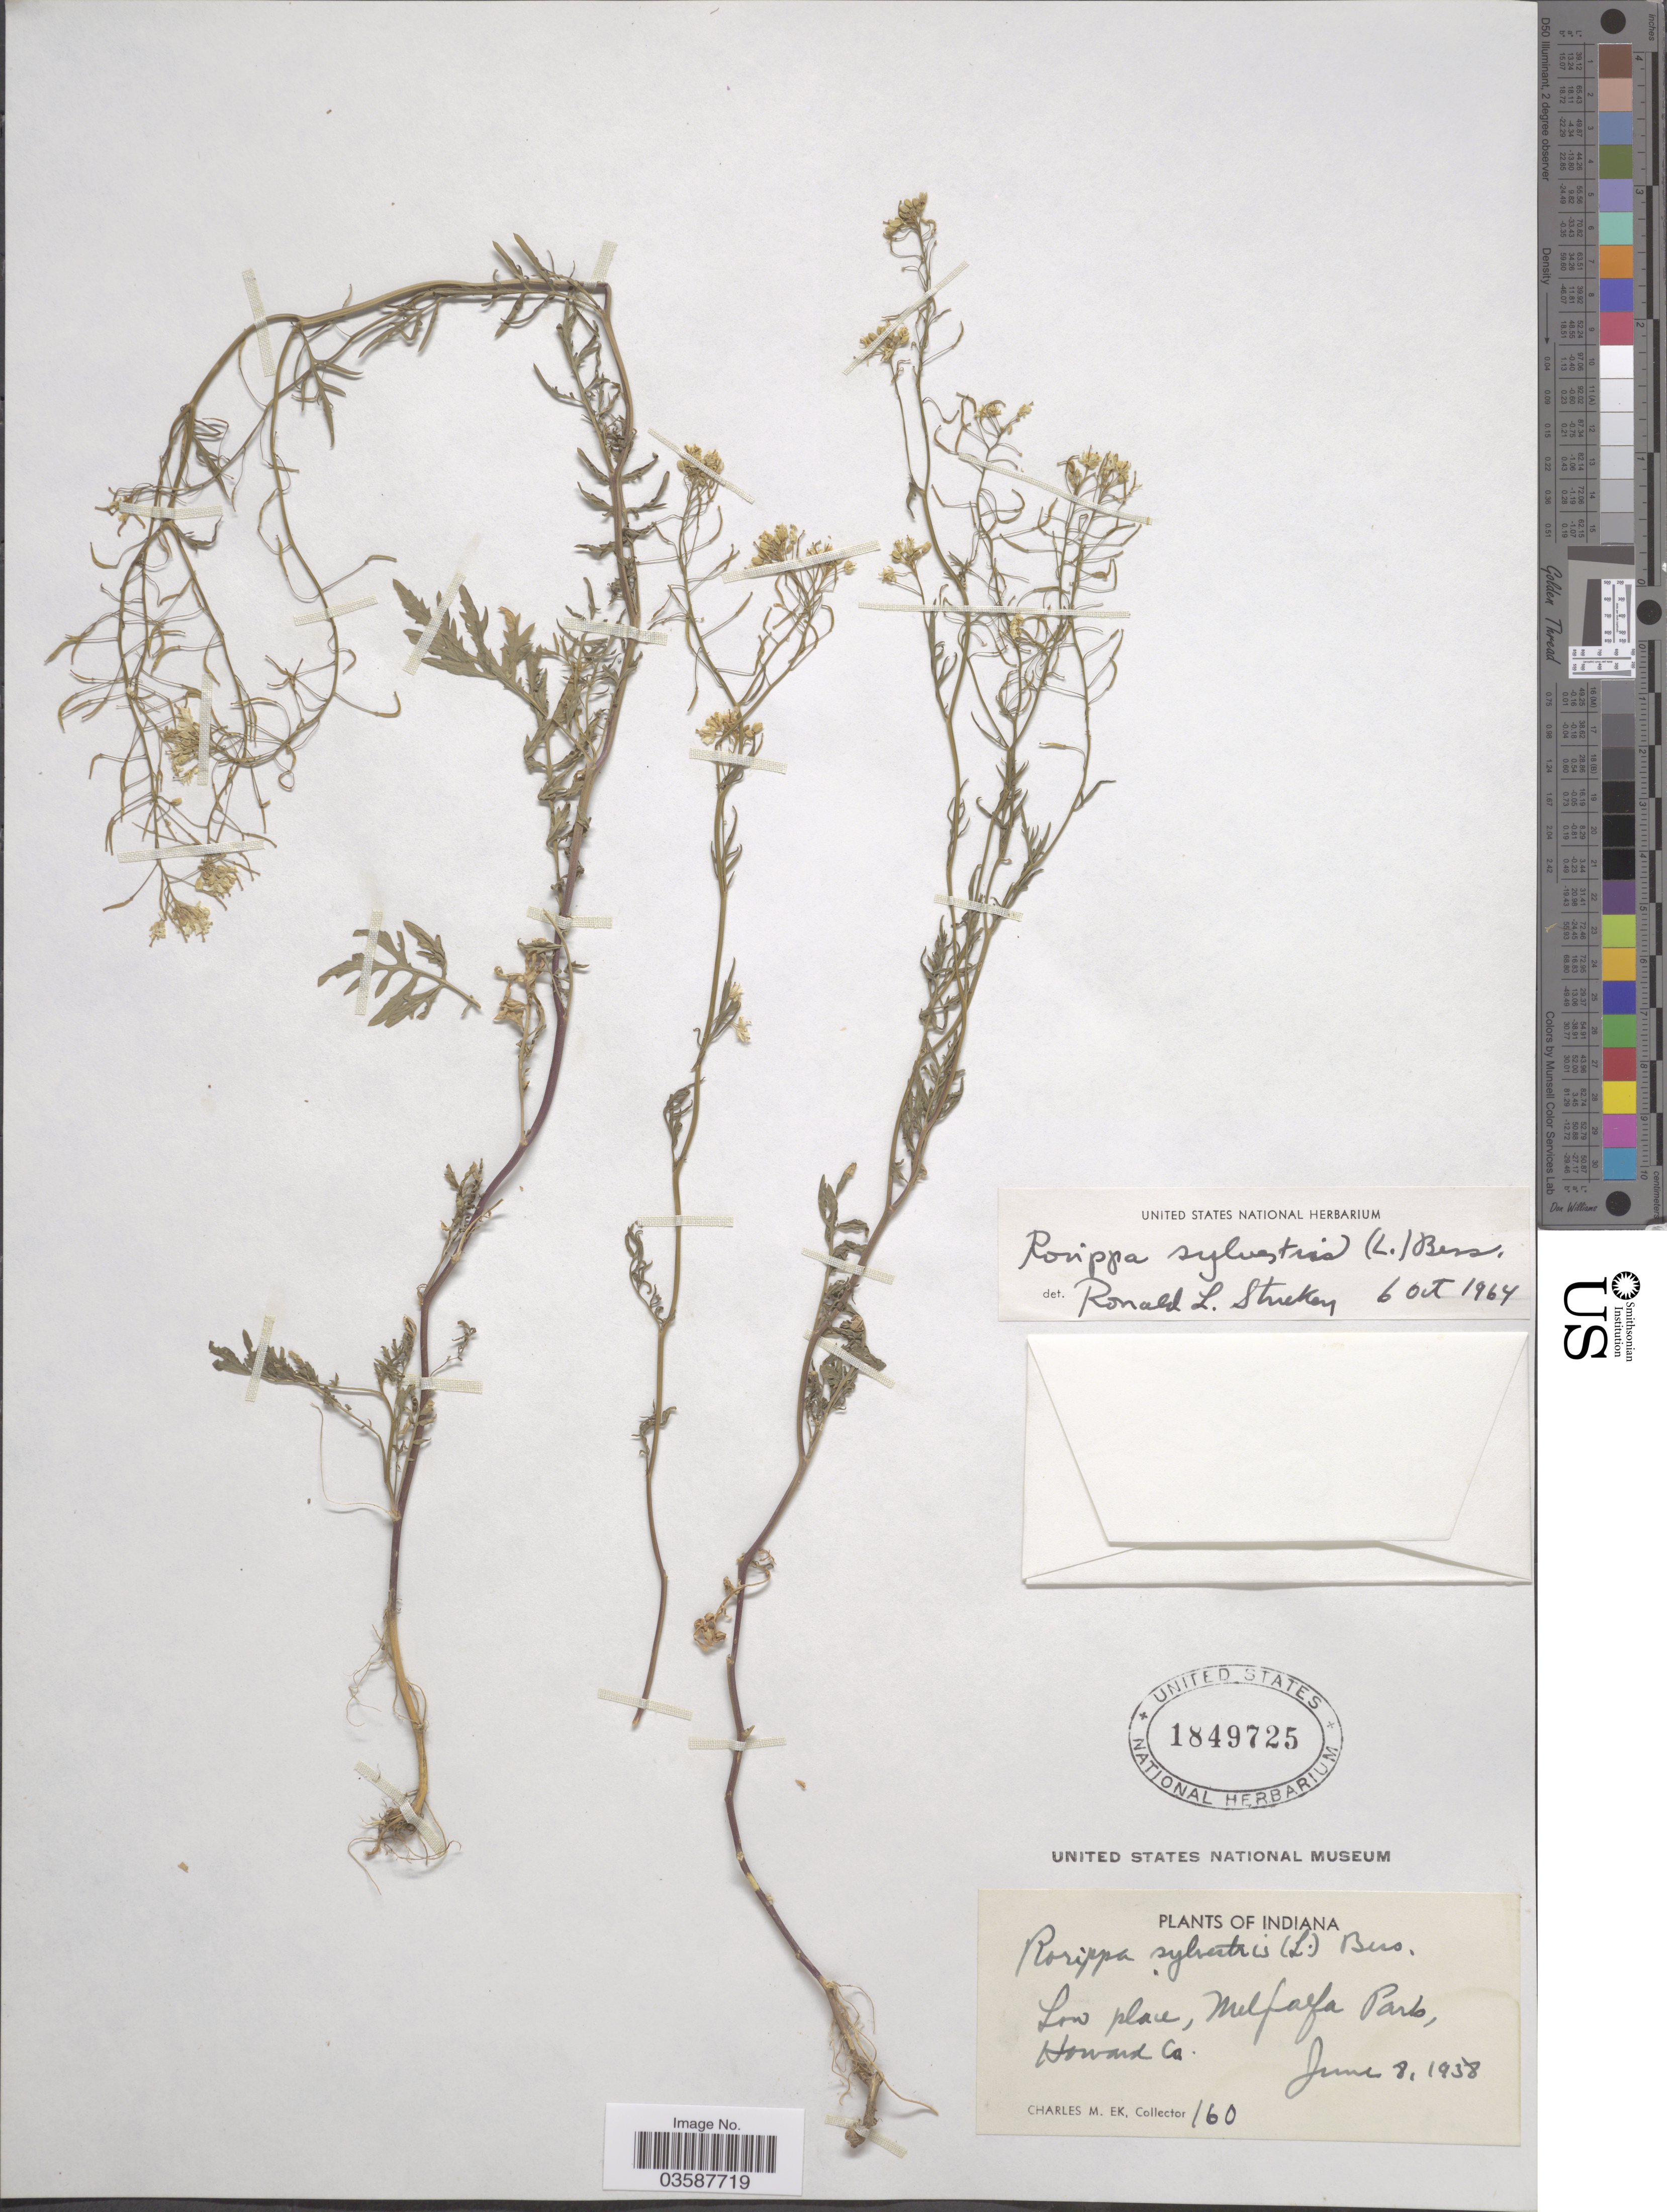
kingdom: Plantae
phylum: Tracheophyta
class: Magnoliopsida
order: Brassicales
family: Brassicaceae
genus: Rorippa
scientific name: Rorippa sylvestris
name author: (L.) Besser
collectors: C. Ek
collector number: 160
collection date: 1938-06-08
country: United States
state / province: Indiana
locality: Low place, Melfalfa Park, Howard Co.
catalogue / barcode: US 1849725